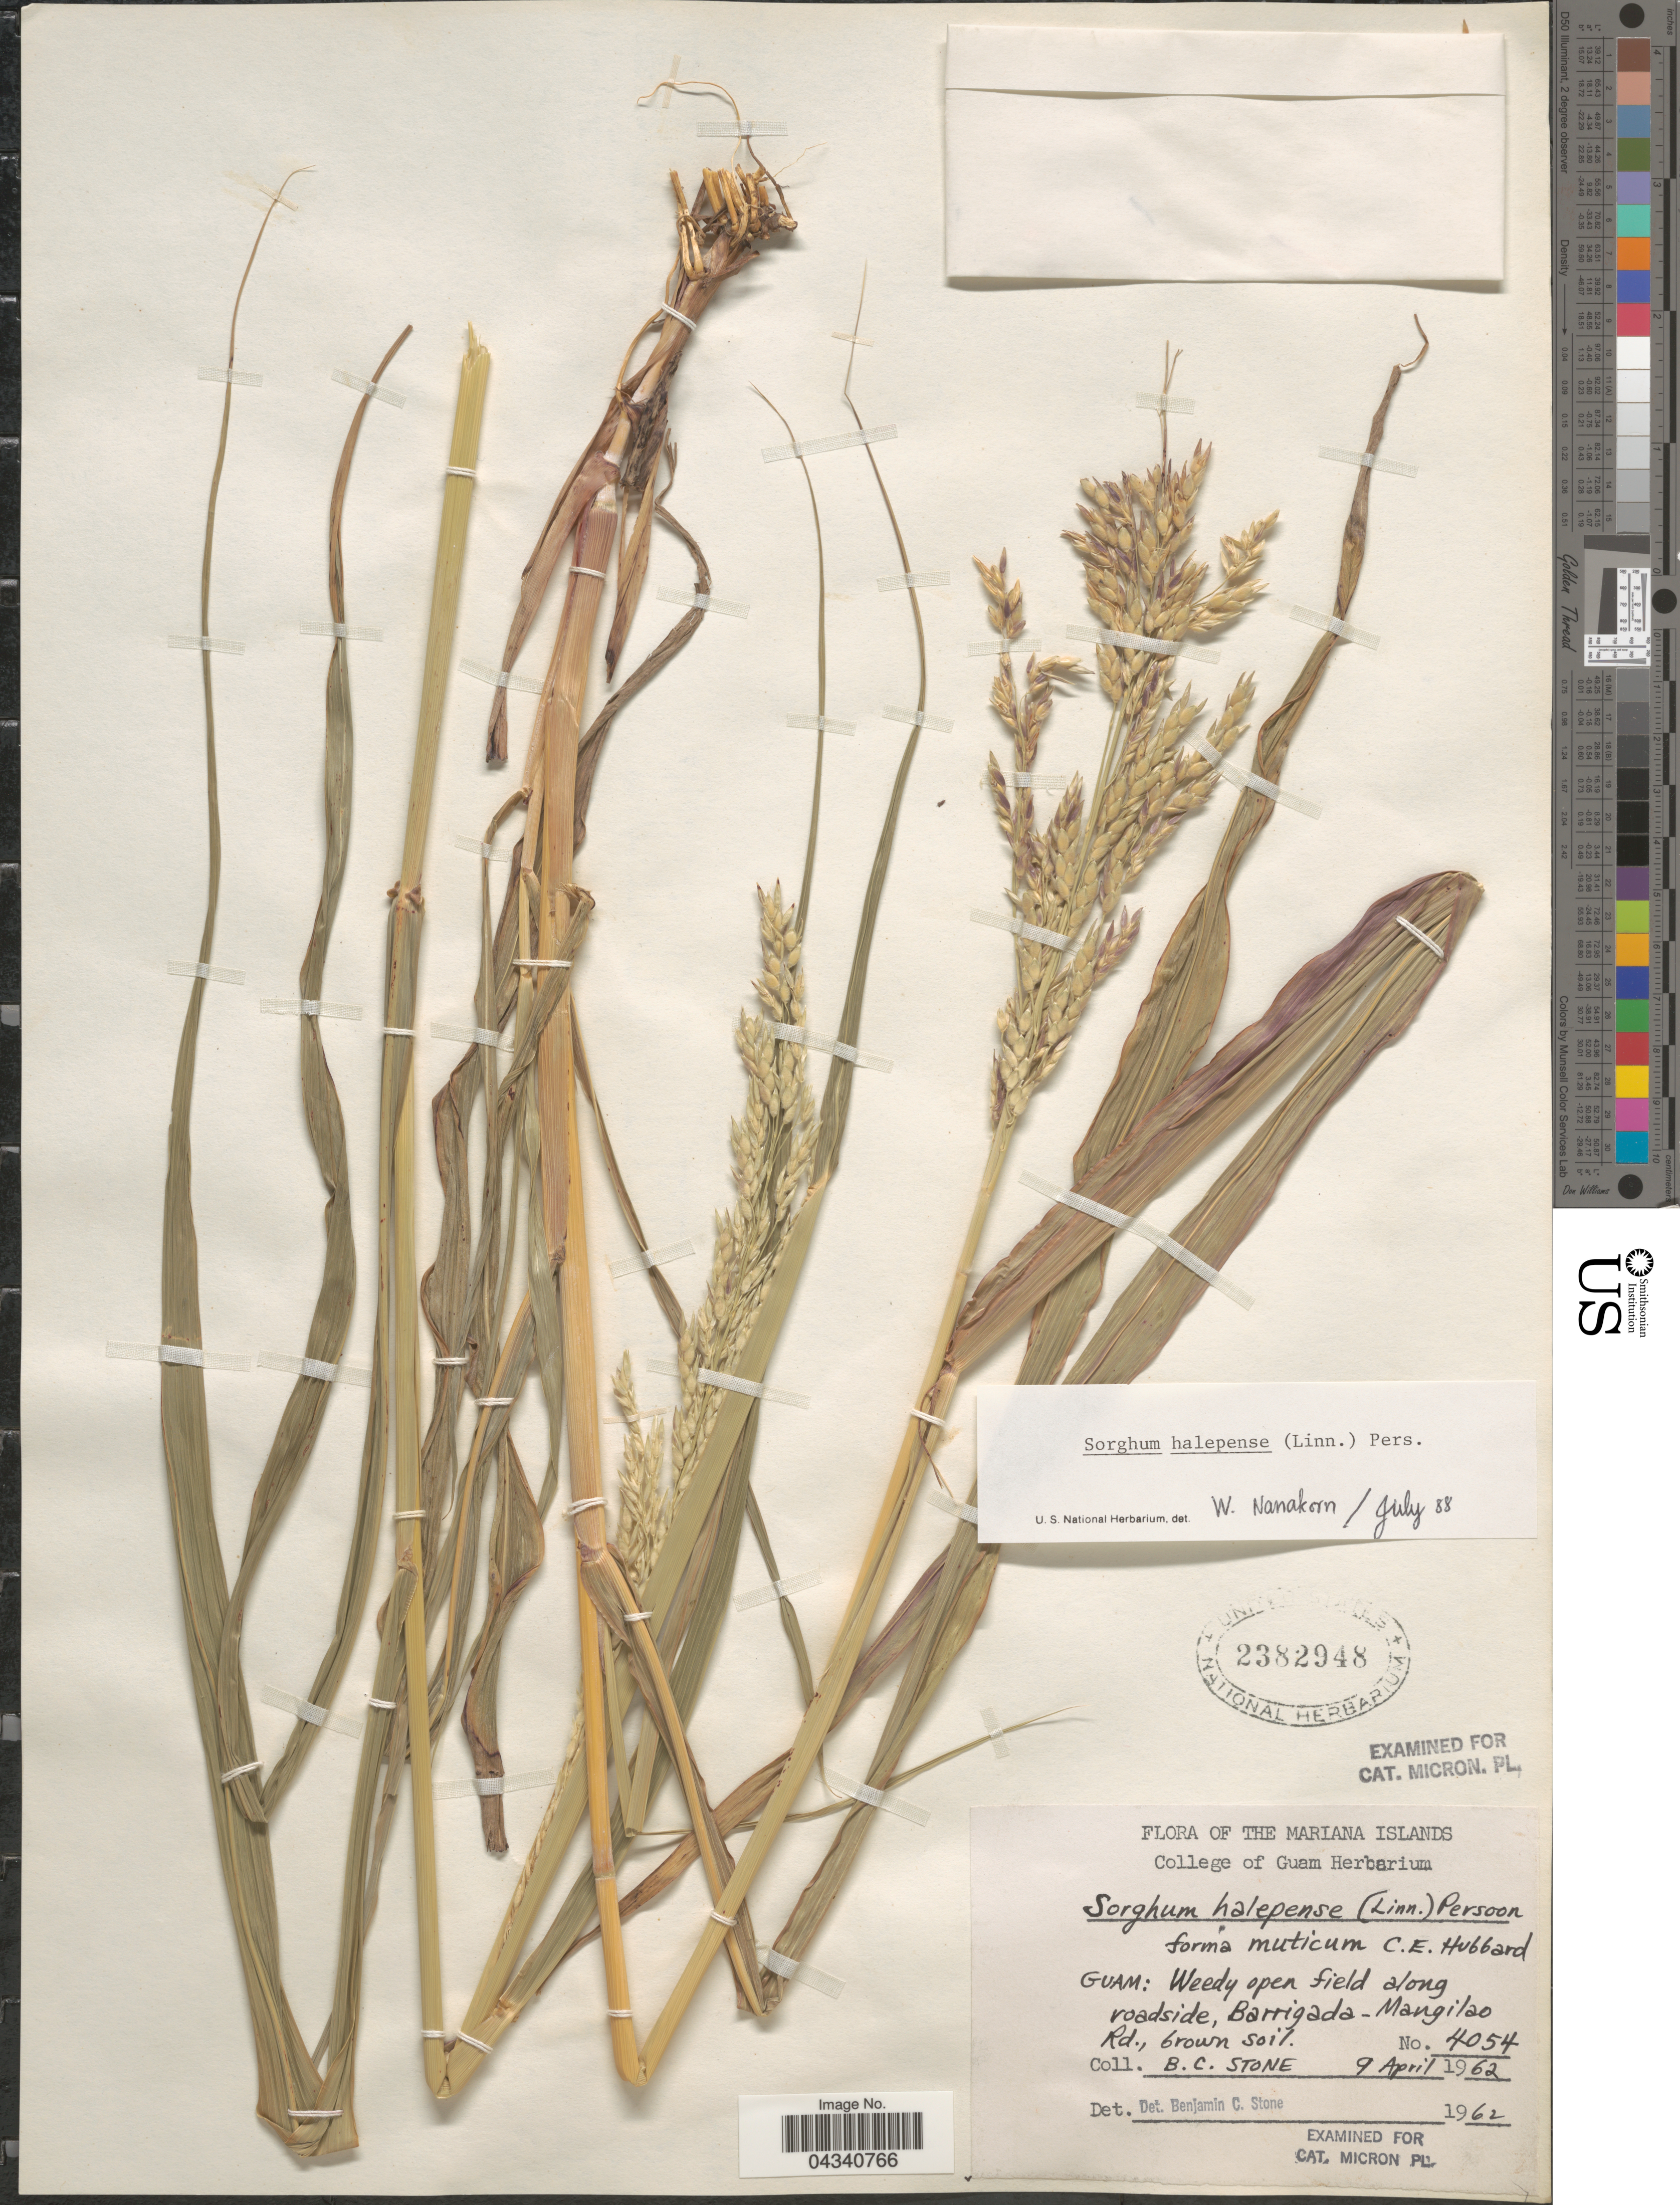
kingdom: Plantae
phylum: Tracheophyta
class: Liliopsida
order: Poales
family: Poaceae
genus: Sorghum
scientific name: Sorghum halepense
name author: (L.) Pers.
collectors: B. C. Stone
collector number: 4054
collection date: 1962-04-09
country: Northern Mariana Islands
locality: Guam: Weedy open field along roadside, Barrigada - Mangilao Rd.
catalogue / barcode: US 2382948